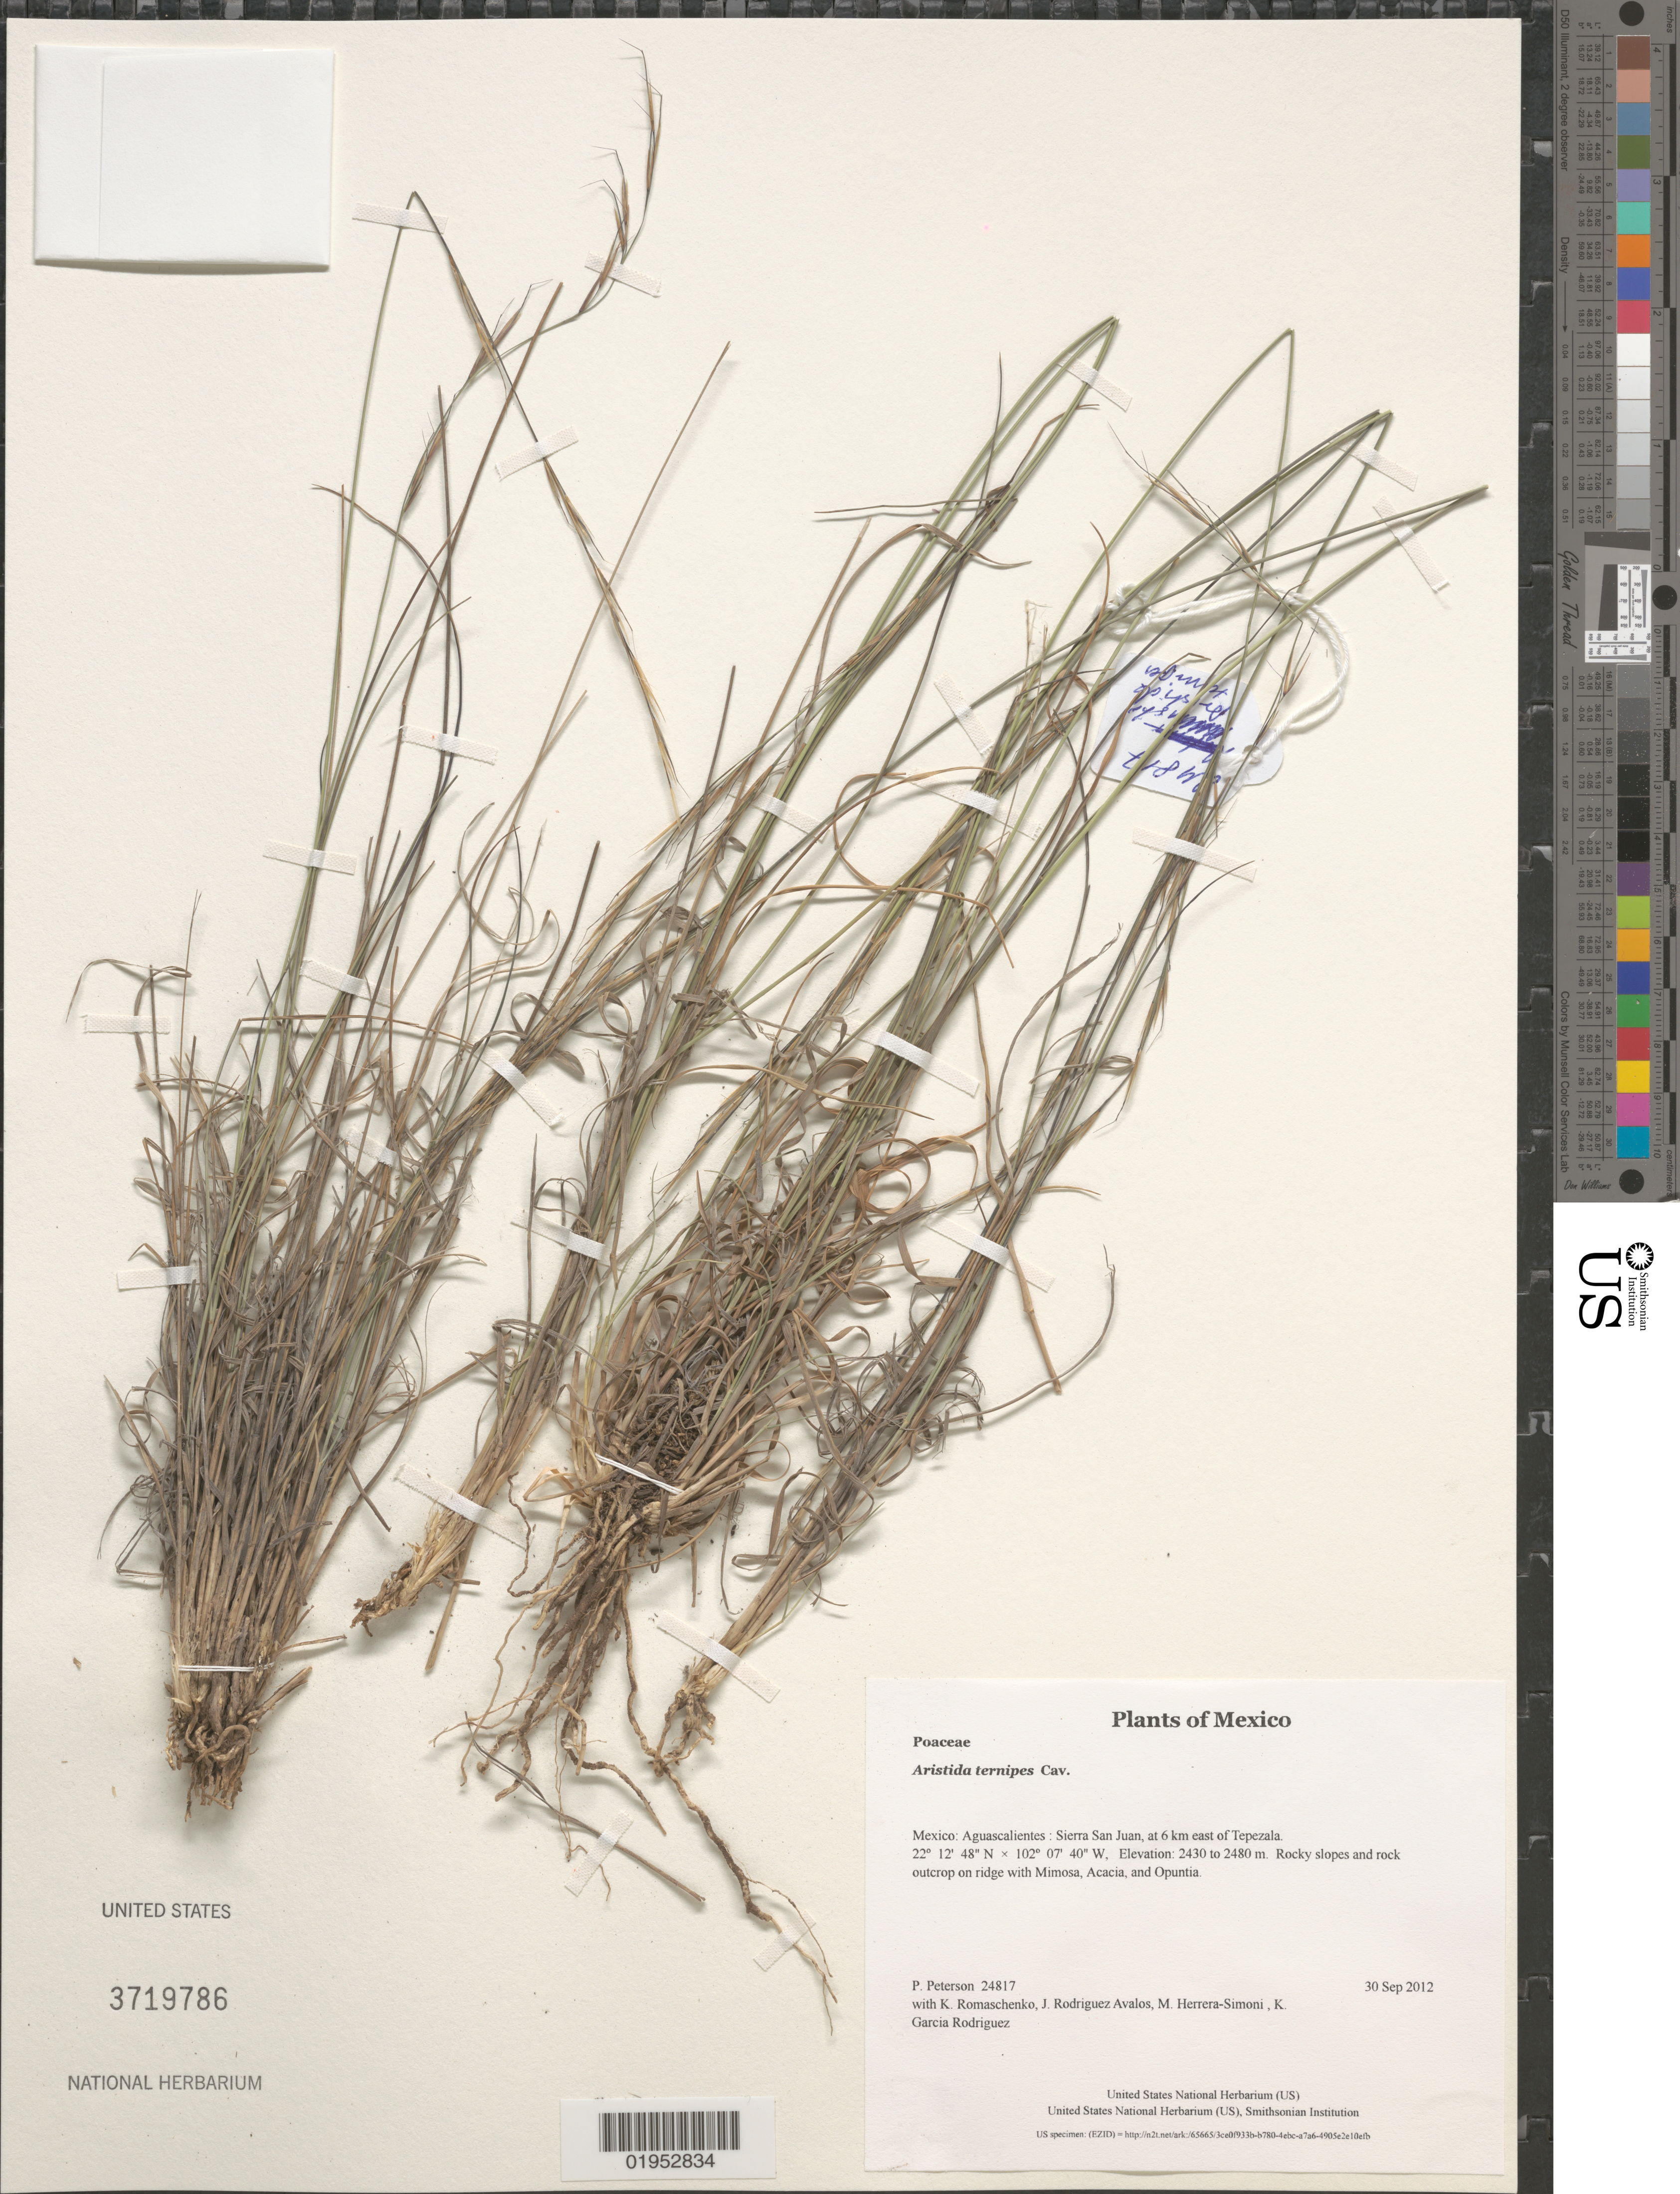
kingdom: Plantae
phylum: Tracheophyta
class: Liliopsida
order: Poales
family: Poaceae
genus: Aristida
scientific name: Aristida ternipes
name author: Cav.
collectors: P. M. Peterson, K. Romaschenko, J. Rodriguez Avalos, M. Herrera-Simoni & K. Garcia Rodriguez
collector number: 24817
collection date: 2012-09-30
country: Mexico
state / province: Aguascalientes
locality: Sierra San Juan, at 6 km east of Tepezala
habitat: Rocky slopes and rock outcrop on ridge with Mimosa, Acacia, and Opuntia.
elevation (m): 2430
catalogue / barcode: US 3719786